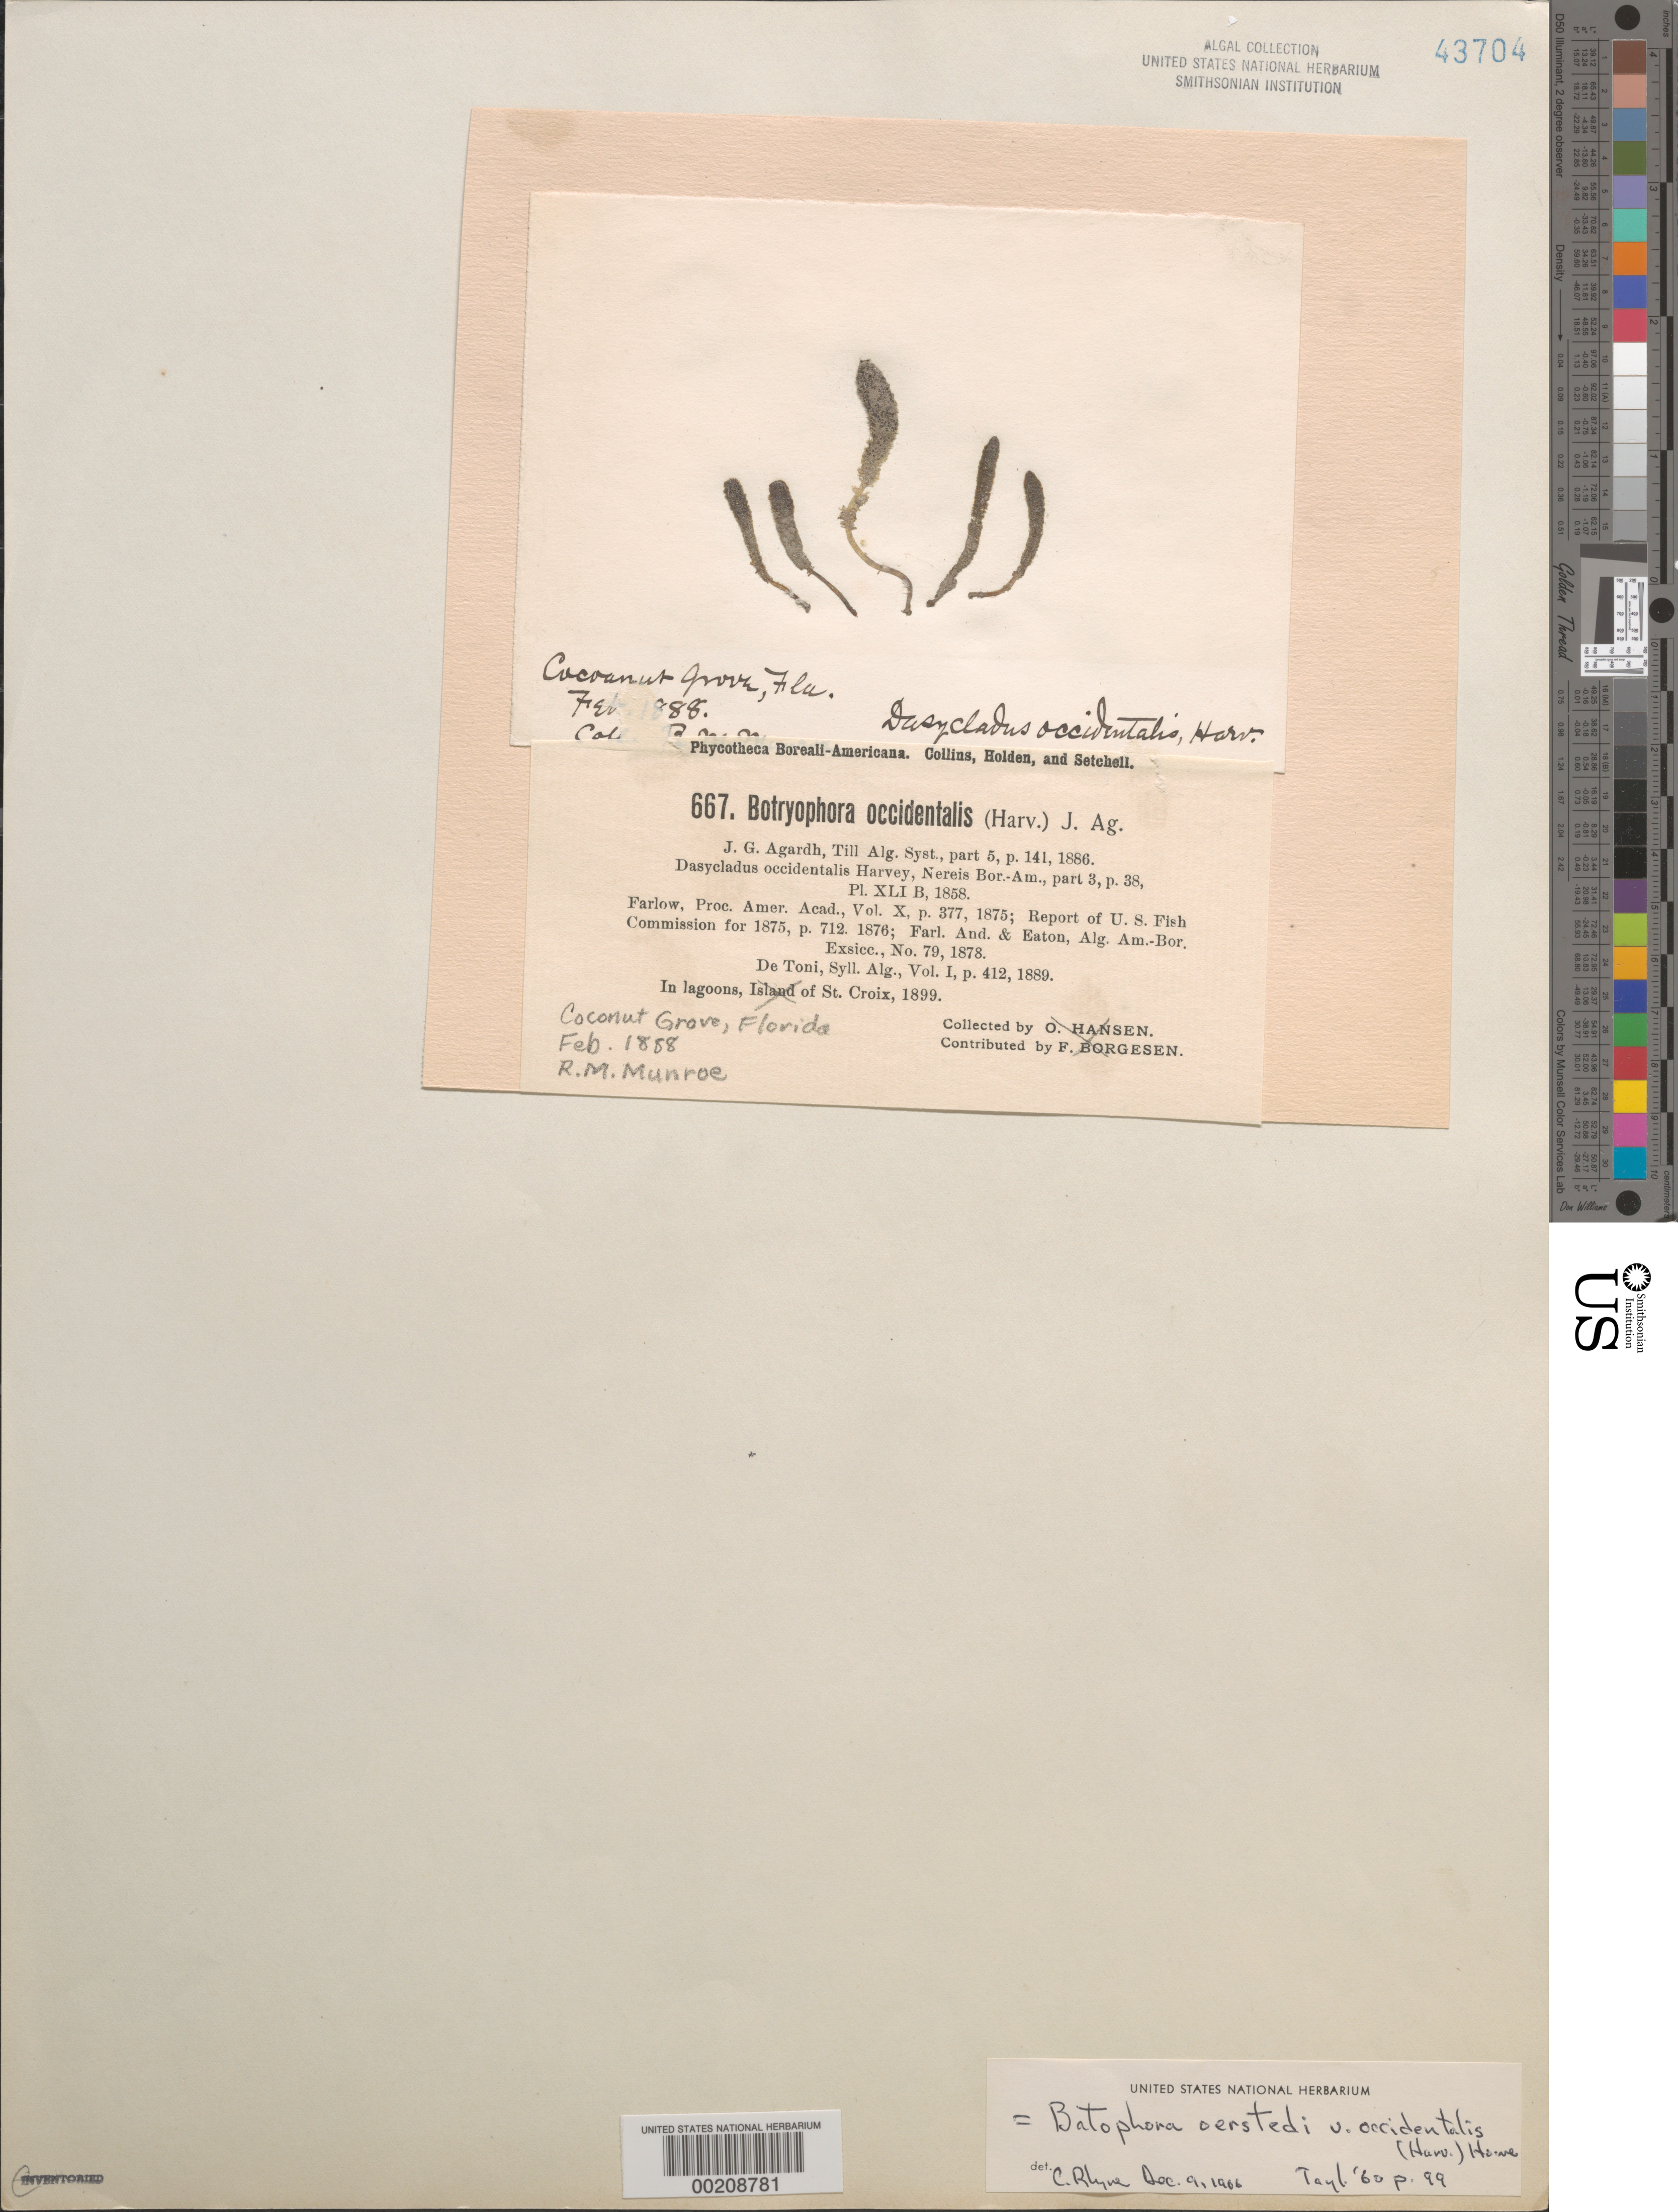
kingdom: Plantae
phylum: Chlorophyta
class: Ulvophyceae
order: Dasycladales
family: Dasycladaceae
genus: Batophora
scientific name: Batophora oerstedii var. occidentalis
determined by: Rhyne, C. F.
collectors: R. Munroe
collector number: PB-A 667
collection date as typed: Feb 1888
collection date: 1888-02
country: United States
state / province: Florida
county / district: Miami-Dade County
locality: Coconut Grove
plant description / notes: Collins, Holden & Setchell, Phycotheca Boreali-Americana, as Botryophora occidentalis; collecting data are from specimen - printed label is in error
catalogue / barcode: US 43704